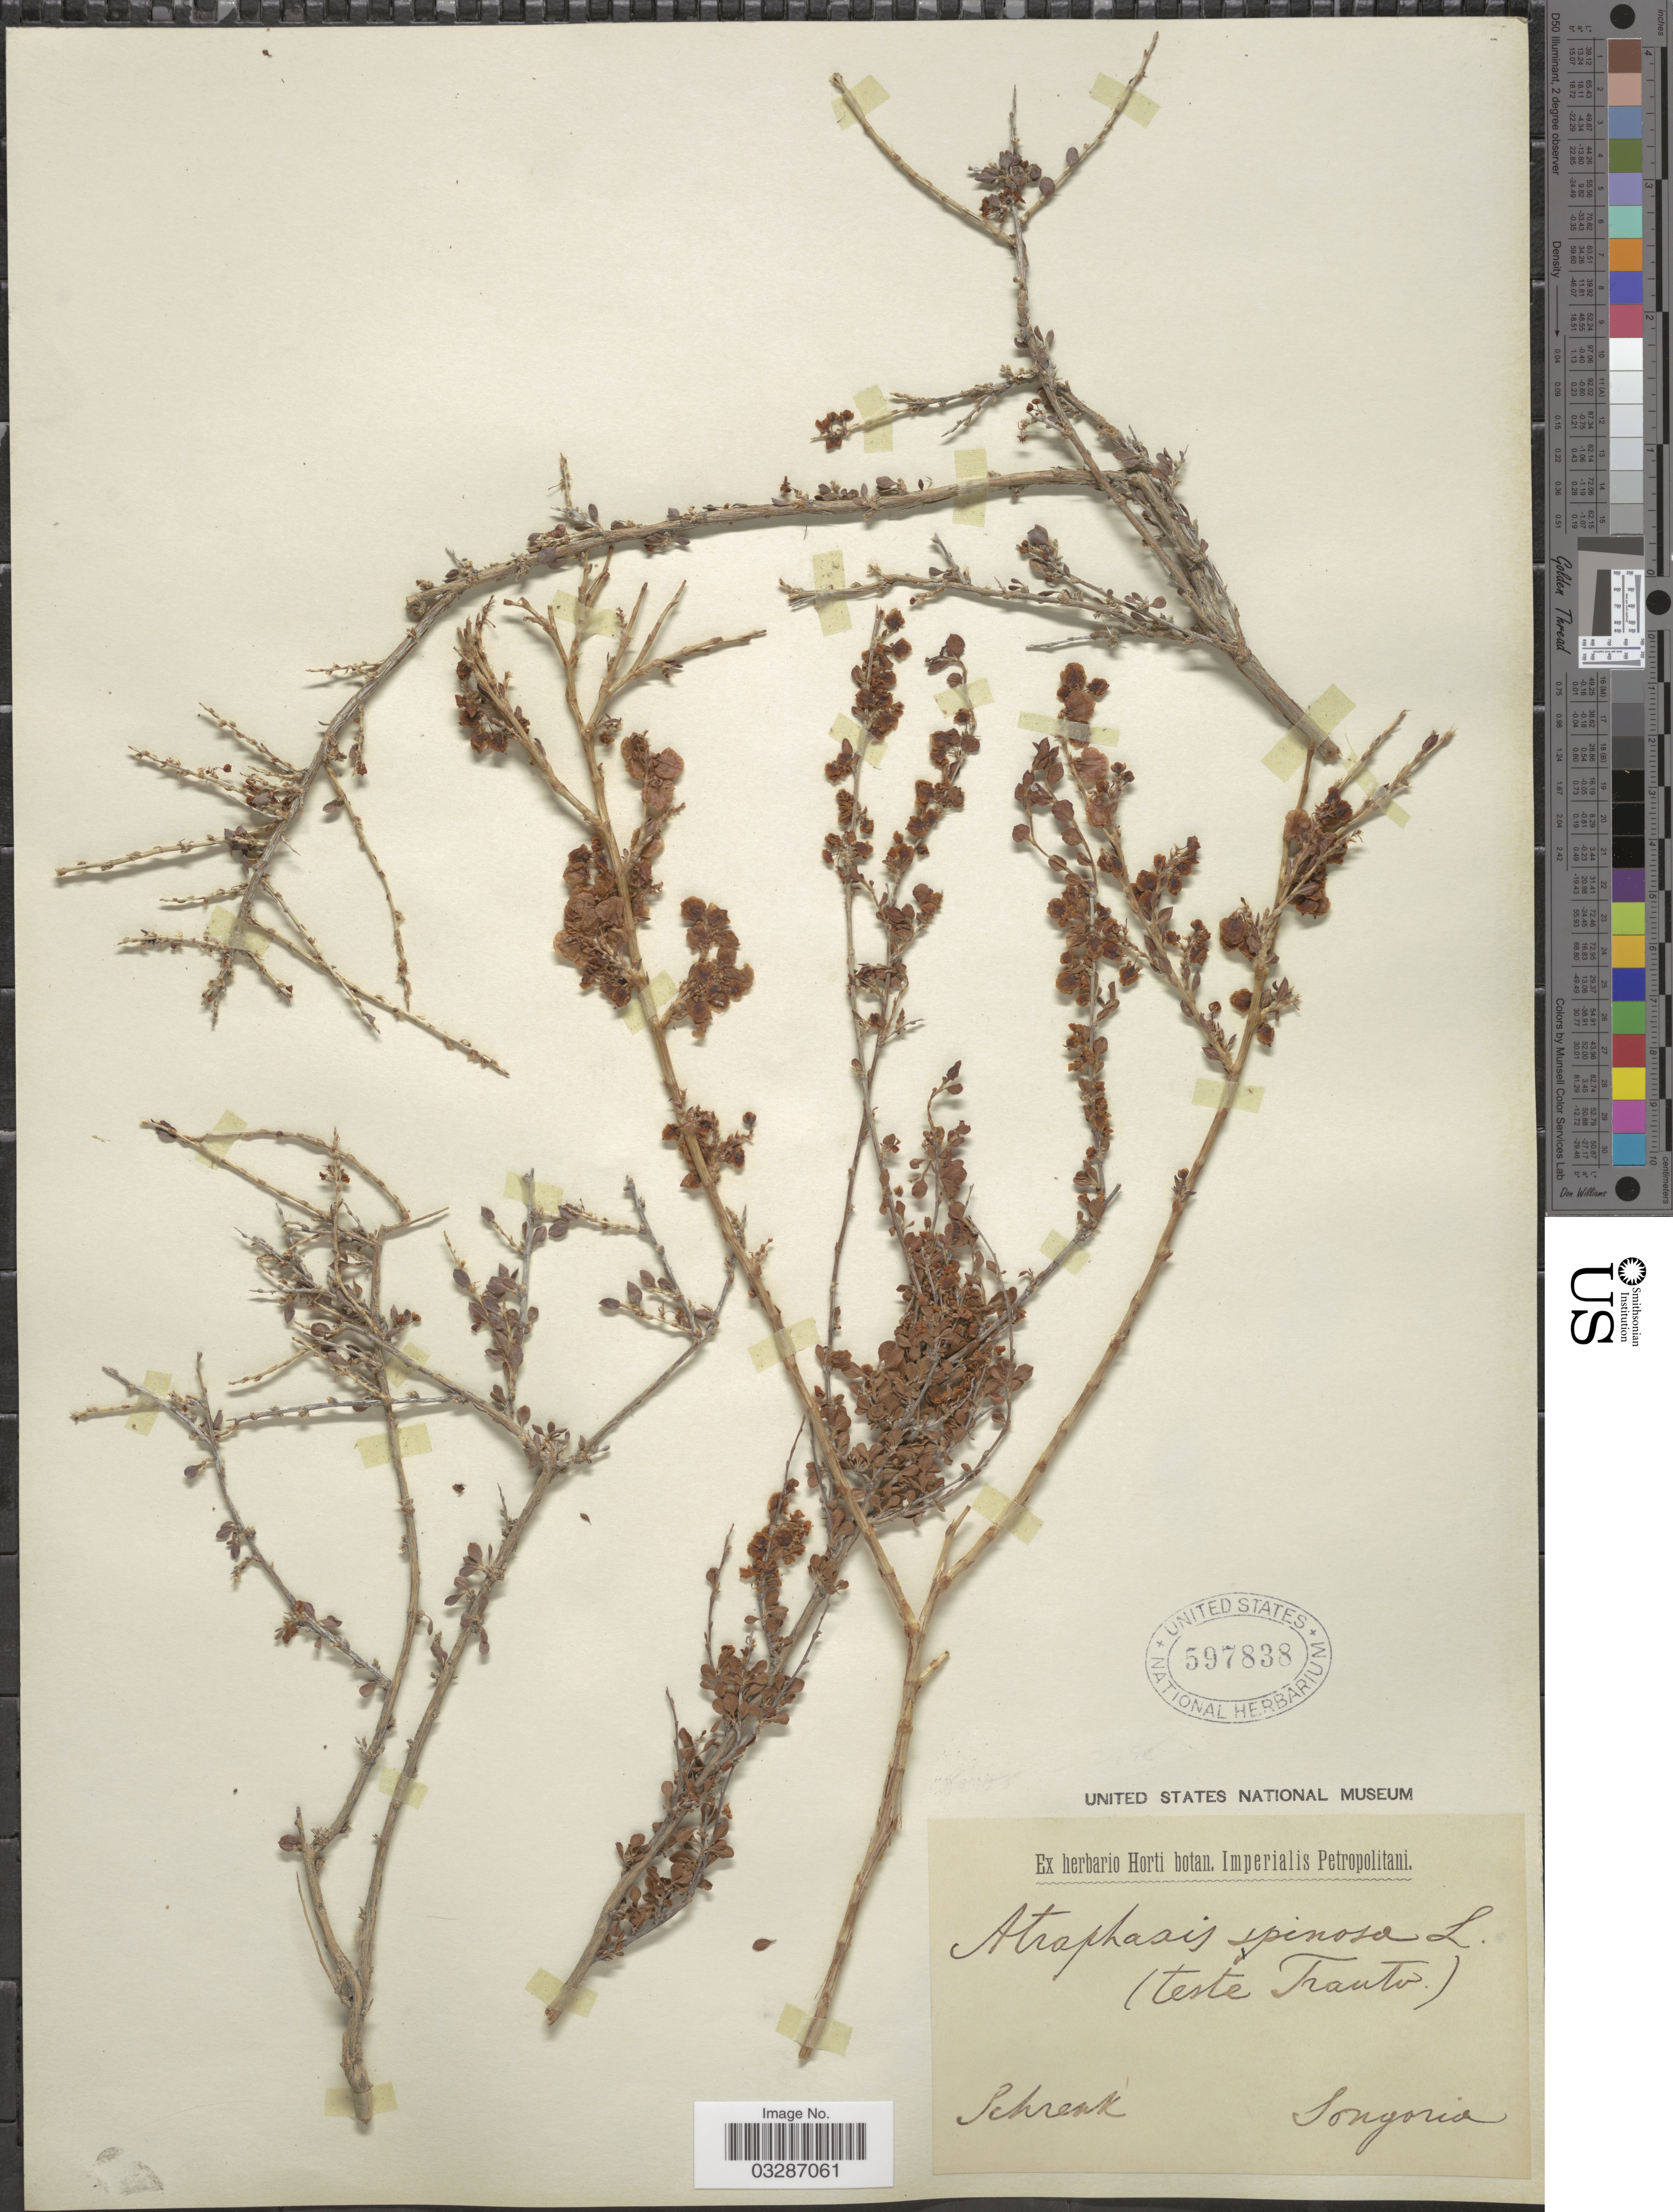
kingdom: Plantae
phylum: Tracheophyta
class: Magnoliopsida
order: Caryophyllales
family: Polygonaceae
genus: Atraphaxis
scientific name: Atraphaxis spinosa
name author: L.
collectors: A.G. Schrenk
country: Kazakhstan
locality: Songoria.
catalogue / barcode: US 597838